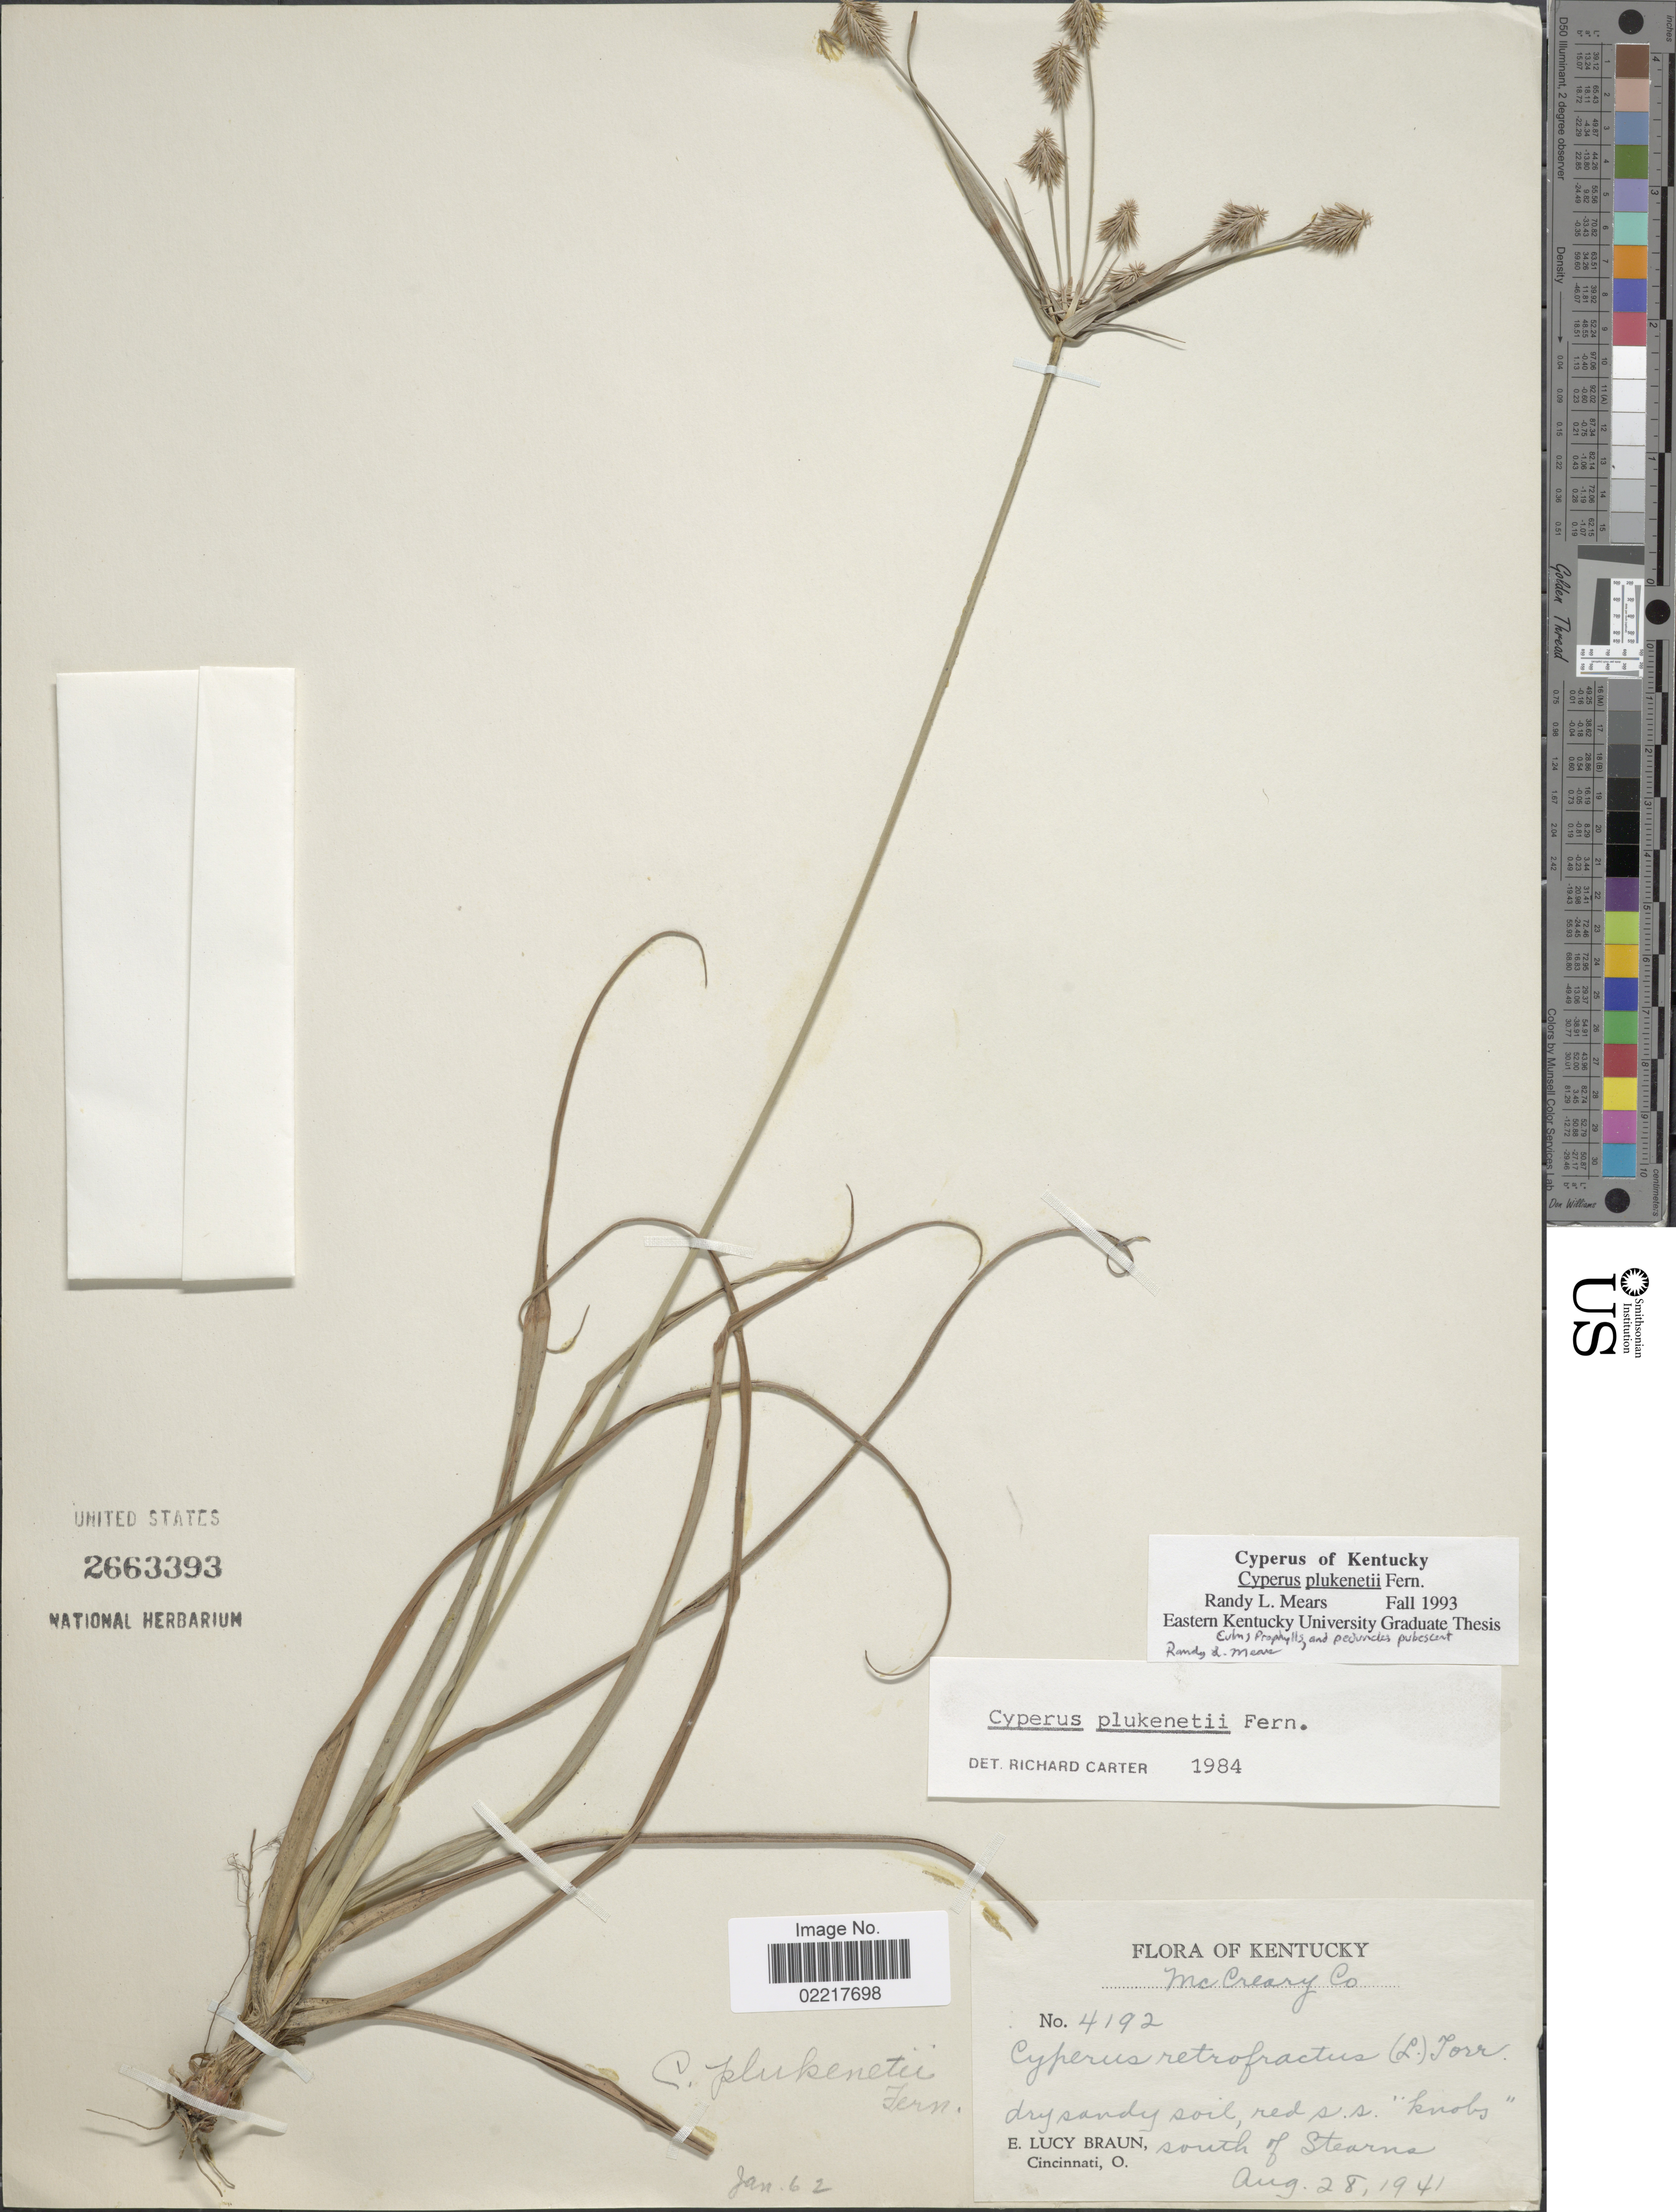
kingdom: Plantae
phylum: Tracheophyta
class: Liliopsida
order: Poales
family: Cyperaceae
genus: Cyperus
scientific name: Cyperus plukenetii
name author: Fernald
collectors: E. L. Braun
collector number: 4192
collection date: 1941-08-28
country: United States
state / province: Kentucky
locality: McCreary Co. South of Stearns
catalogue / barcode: US 2663393